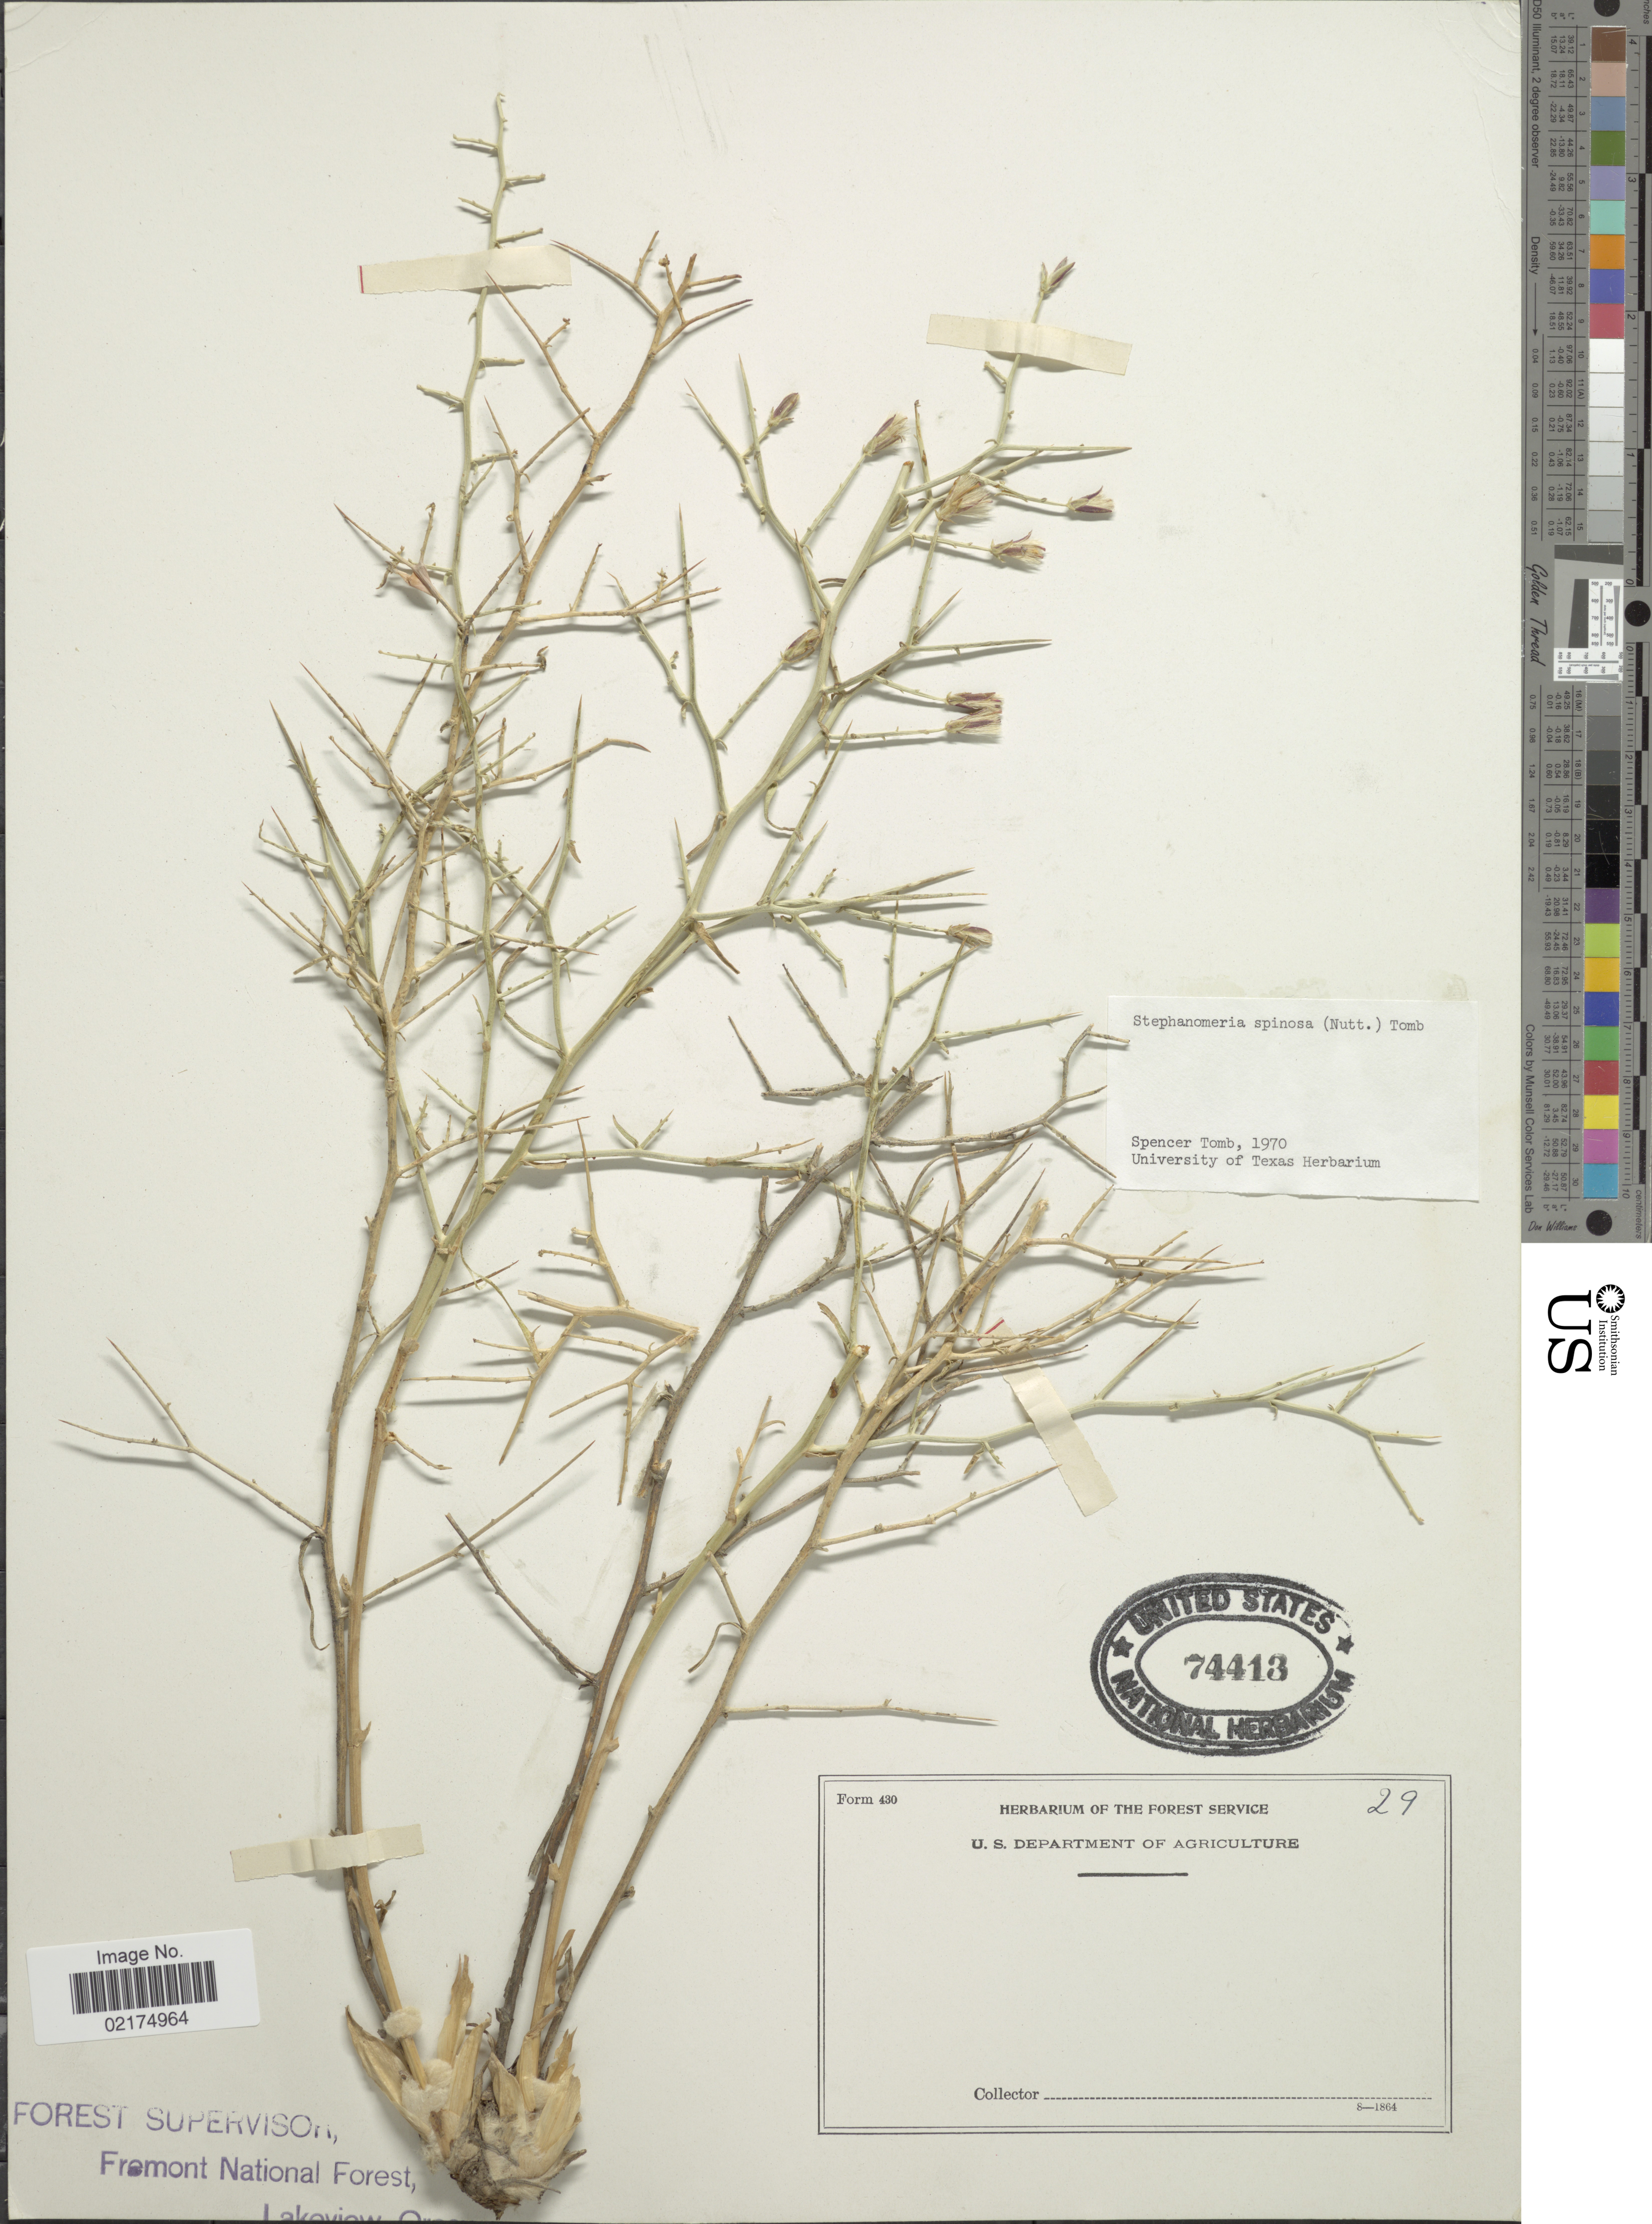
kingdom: Plantae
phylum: Tracheophyta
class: Magnoliopsida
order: Asterales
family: Asteraceae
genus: Pleiacanthus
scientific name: Pleiacanthus spinosus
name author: (Nutt.) Rydb.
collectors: Forest Service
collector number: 29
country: United States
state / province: Oregon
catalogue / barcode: US 74413